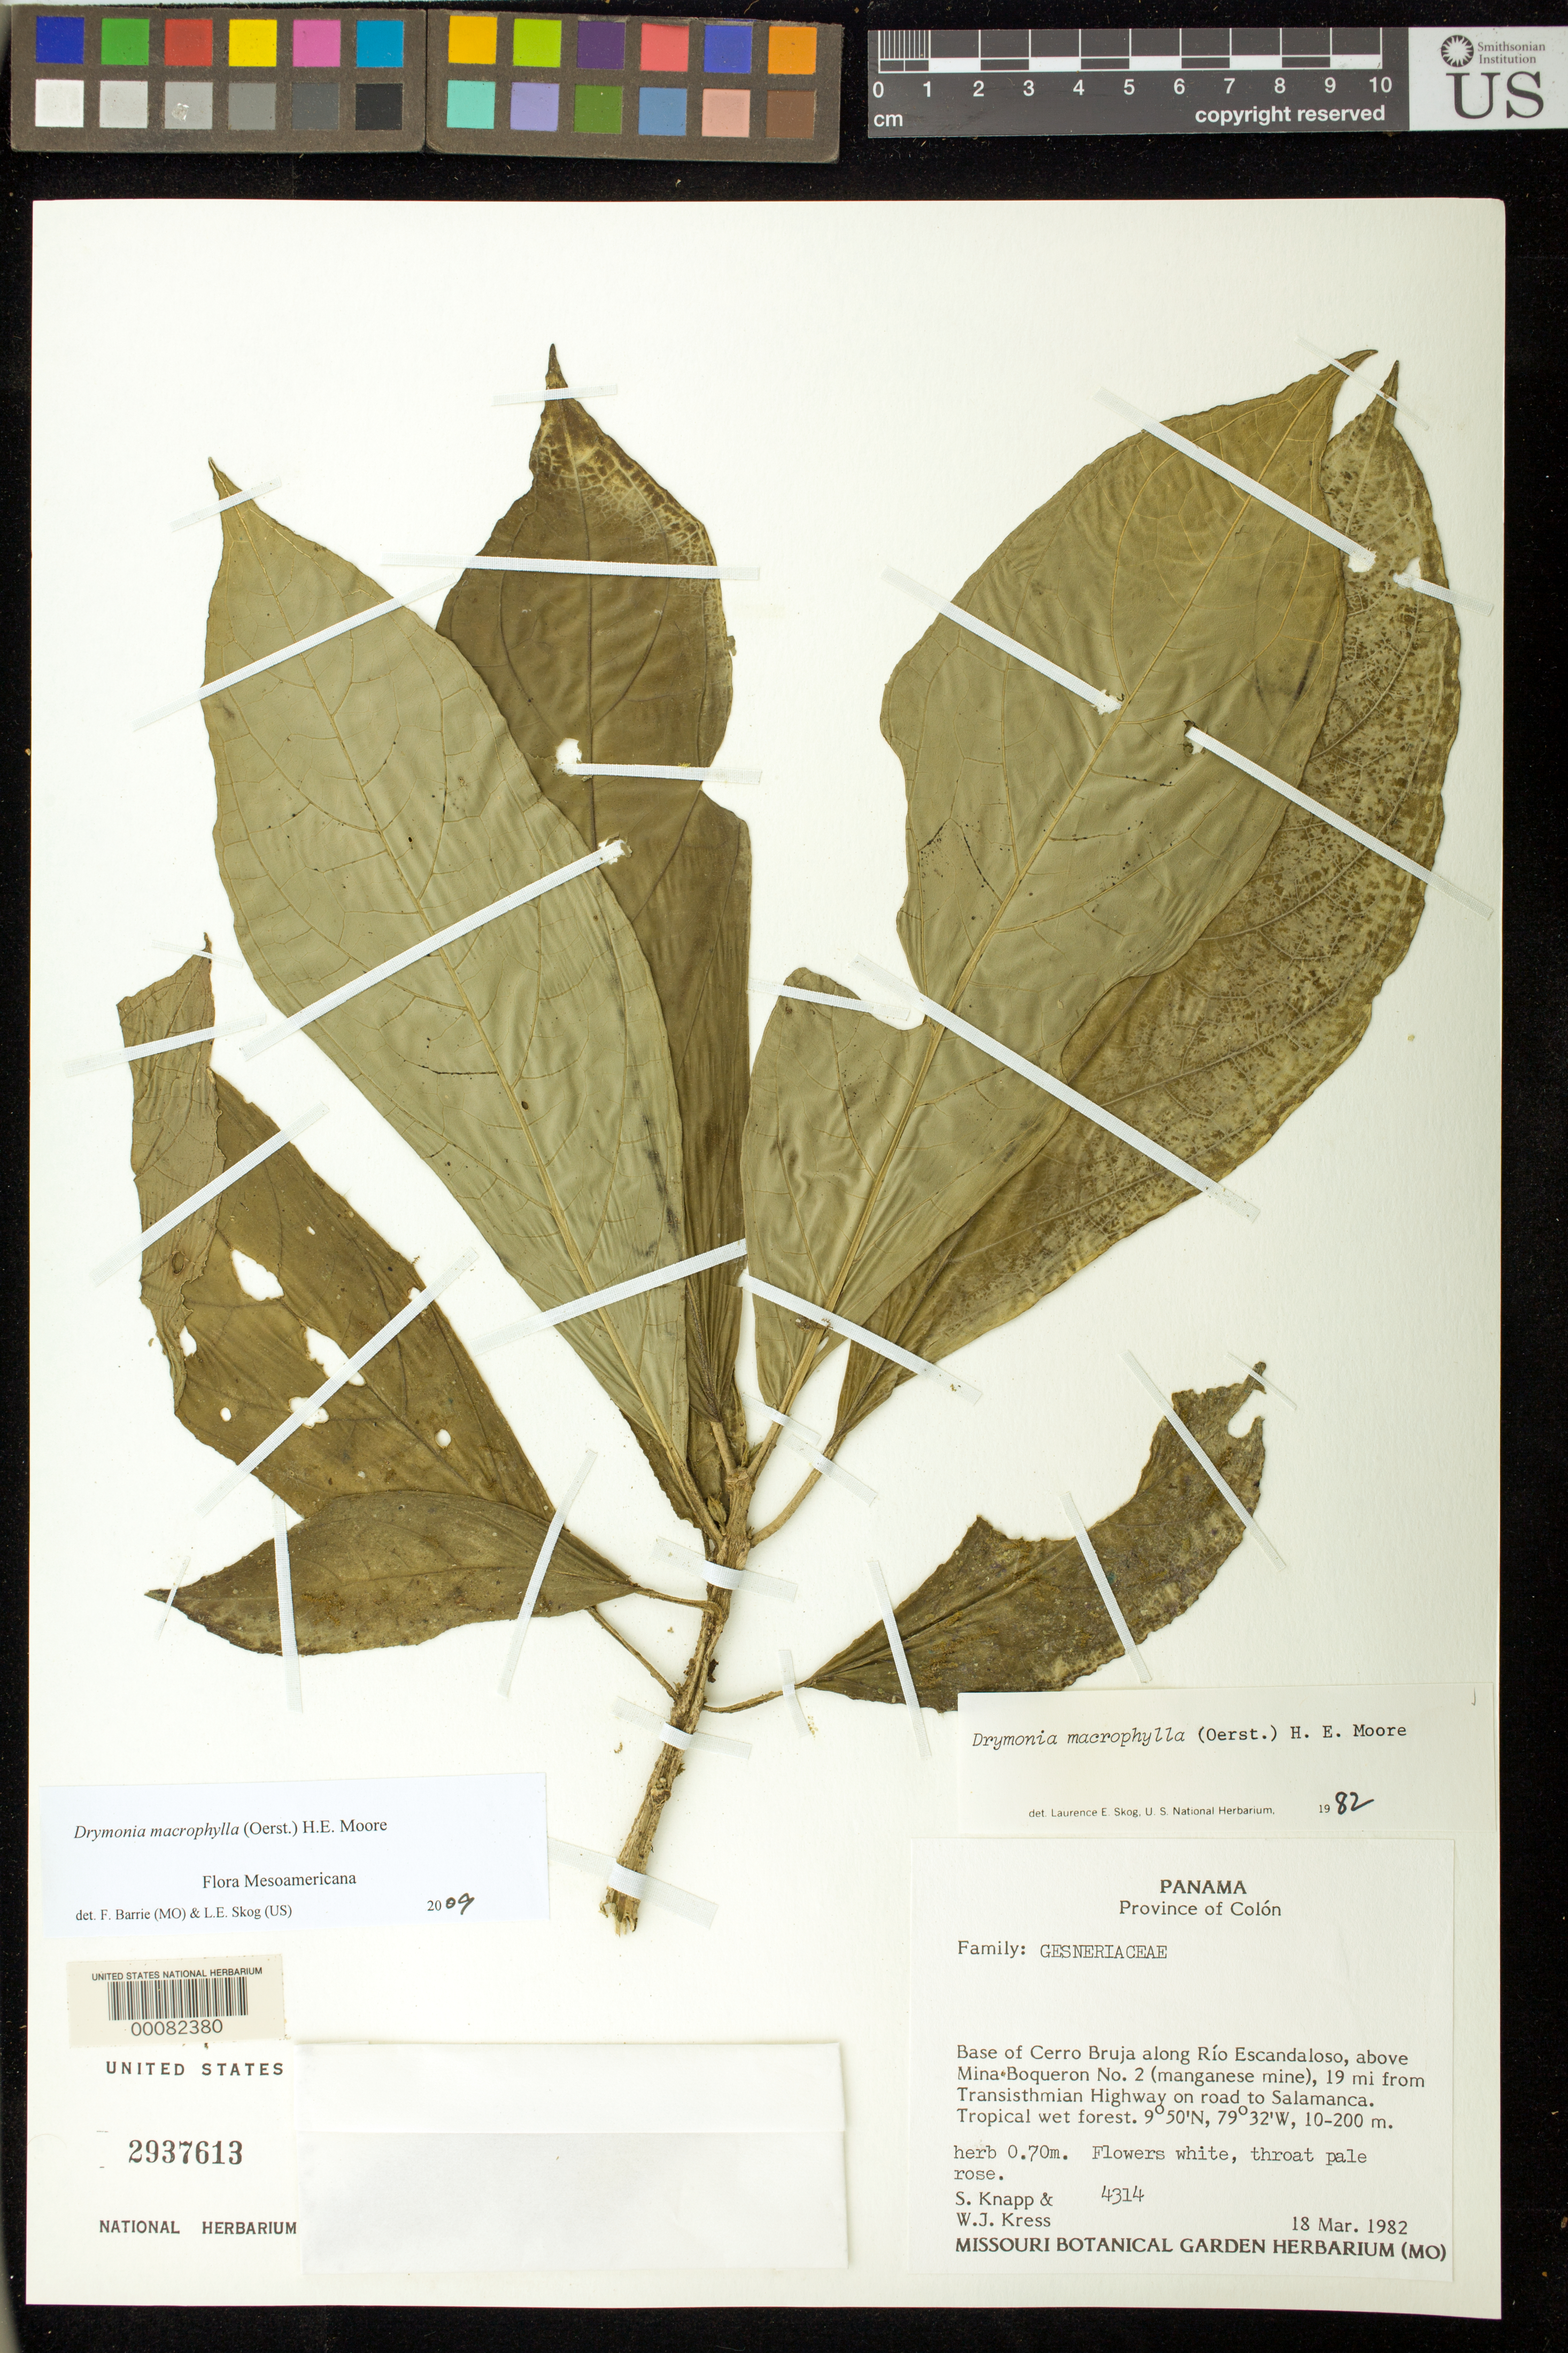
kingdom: Plantae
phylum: Tracheophyta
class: Magnoliopsida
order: Lamiales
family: Gesneriaceae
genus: Drymonia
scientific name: Drymonia macrophylla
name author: (Oerst.) H.E. Moore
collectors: S. Knapp & W. J. Kress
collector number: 4314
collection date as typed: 18 Mar 1982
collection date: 1982-03-18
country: Panama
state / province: Colón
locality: Base of Cerro Bruja along Río Escandaloso, above mina Boqueron No. 2 (Manganese mine), 19 mi from Transisthmian Highway on road to Salamanca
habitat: Tropical wet forest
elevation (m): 10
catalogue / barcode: US 2937613